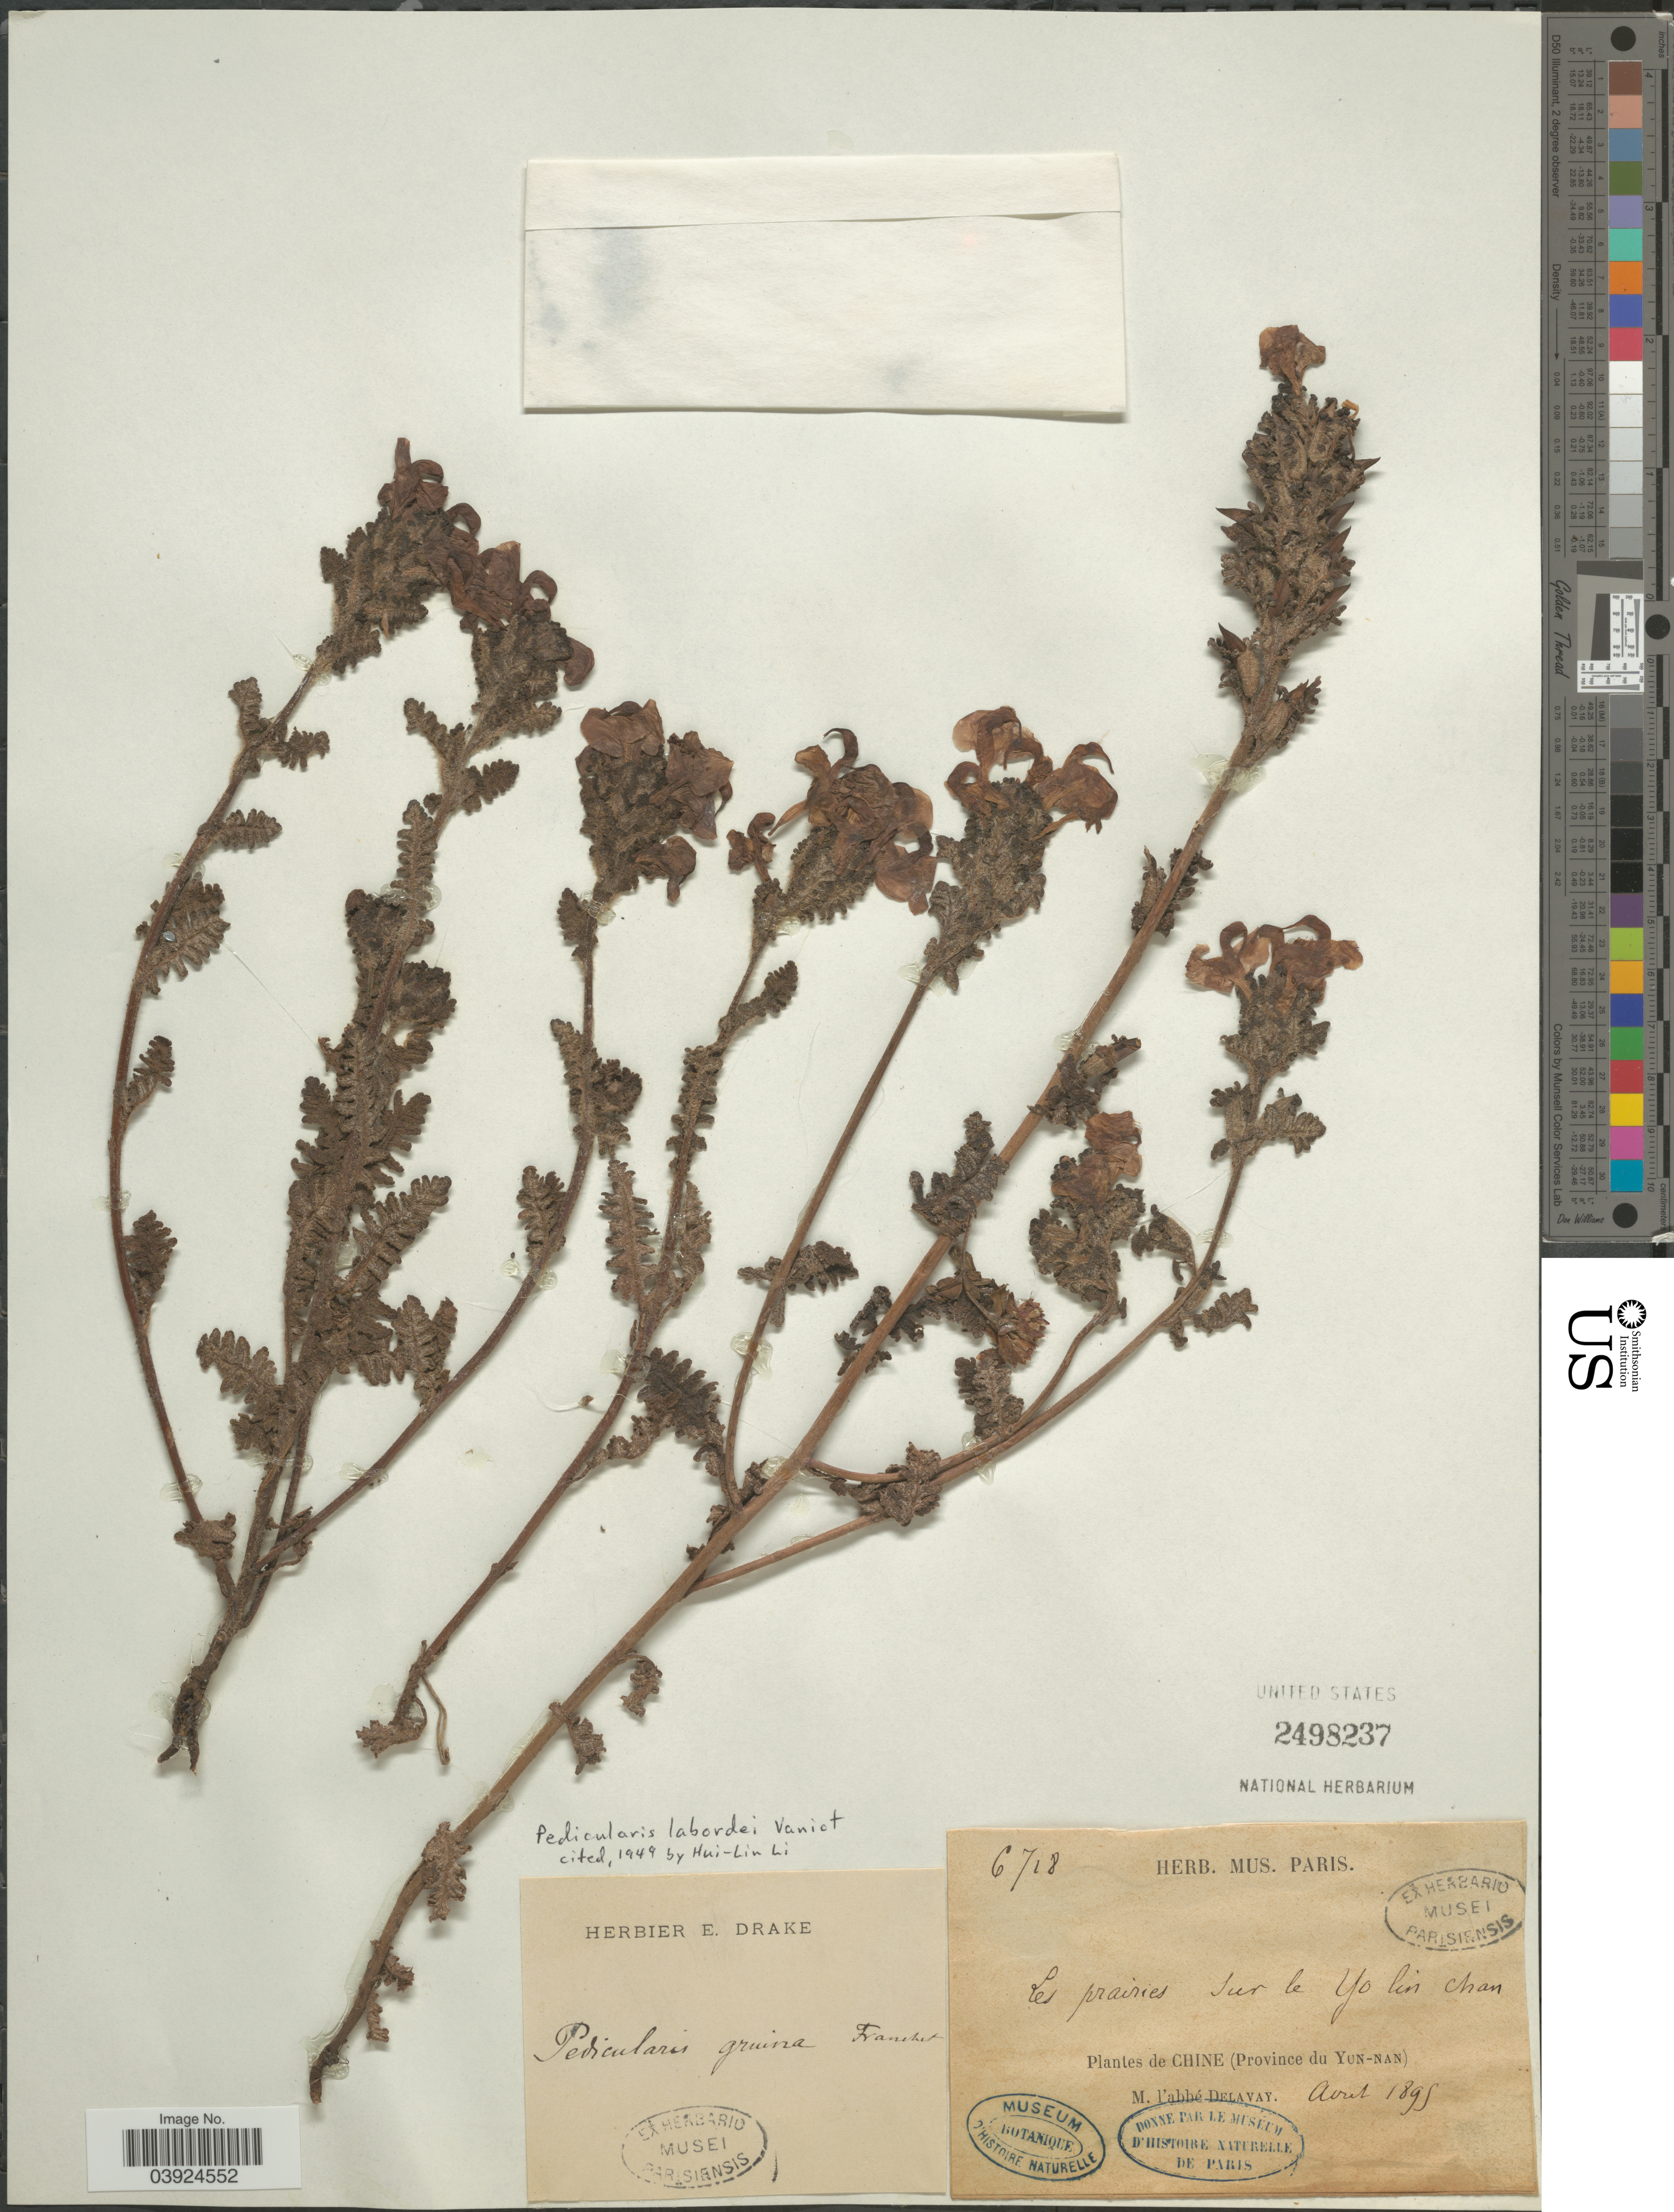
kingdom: Plantae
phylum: Tracheophyta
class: Magnoliopsida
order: Lamiales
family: Orobanchaceae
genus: Pedicularis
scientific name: Pedicularis labordei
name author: Vaniot ex Bonati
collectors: P. Delavay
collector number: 6718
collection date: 1895-08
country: China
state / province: Yunnan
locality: Les prairies sur le Yo lin chan.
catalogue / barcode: US 2498237